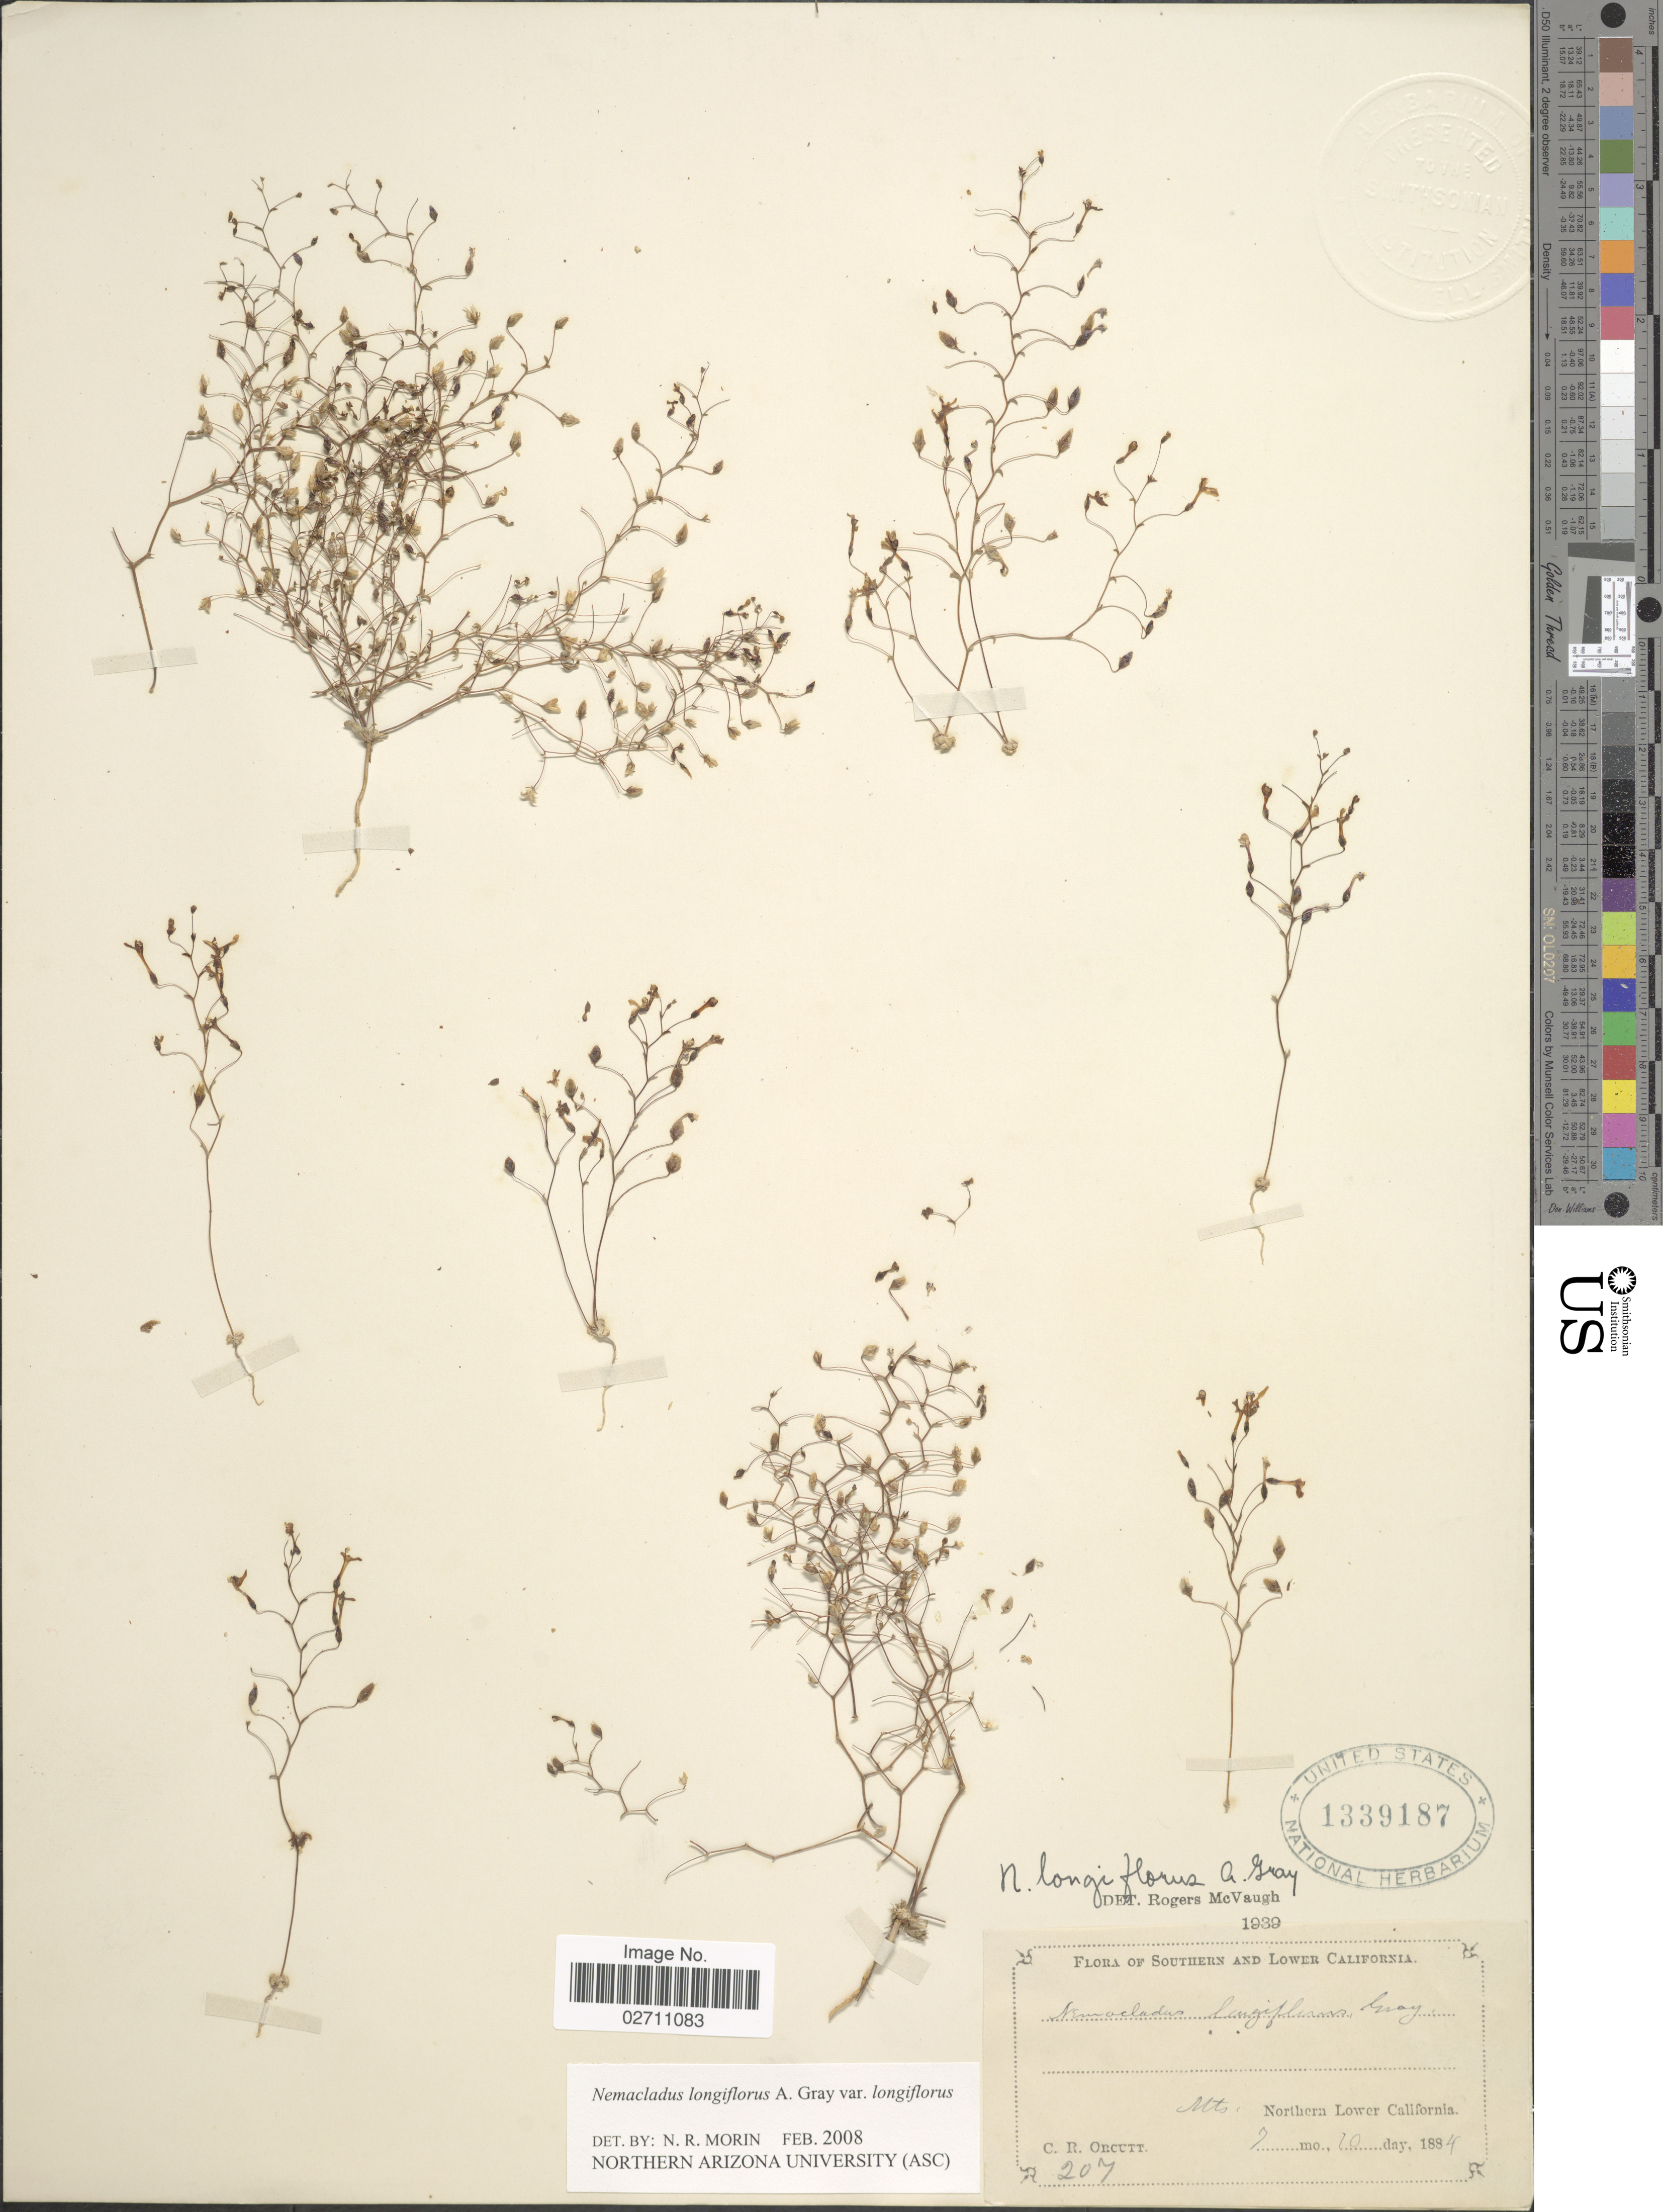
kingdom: Plantae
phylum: Tracheophyta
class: Magnoliopsida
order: Asterales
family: Campanulaceae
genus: Nemacladus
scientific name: Nemacladus longiflorus var. longiflorus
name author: A. Gray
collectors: C. R. Orcutt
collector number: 207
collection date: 1884-07-10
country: Mexico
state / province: Baja California Norte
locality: Southern and Lower California, Mts., Northern Lower California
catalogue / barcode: US 1339187